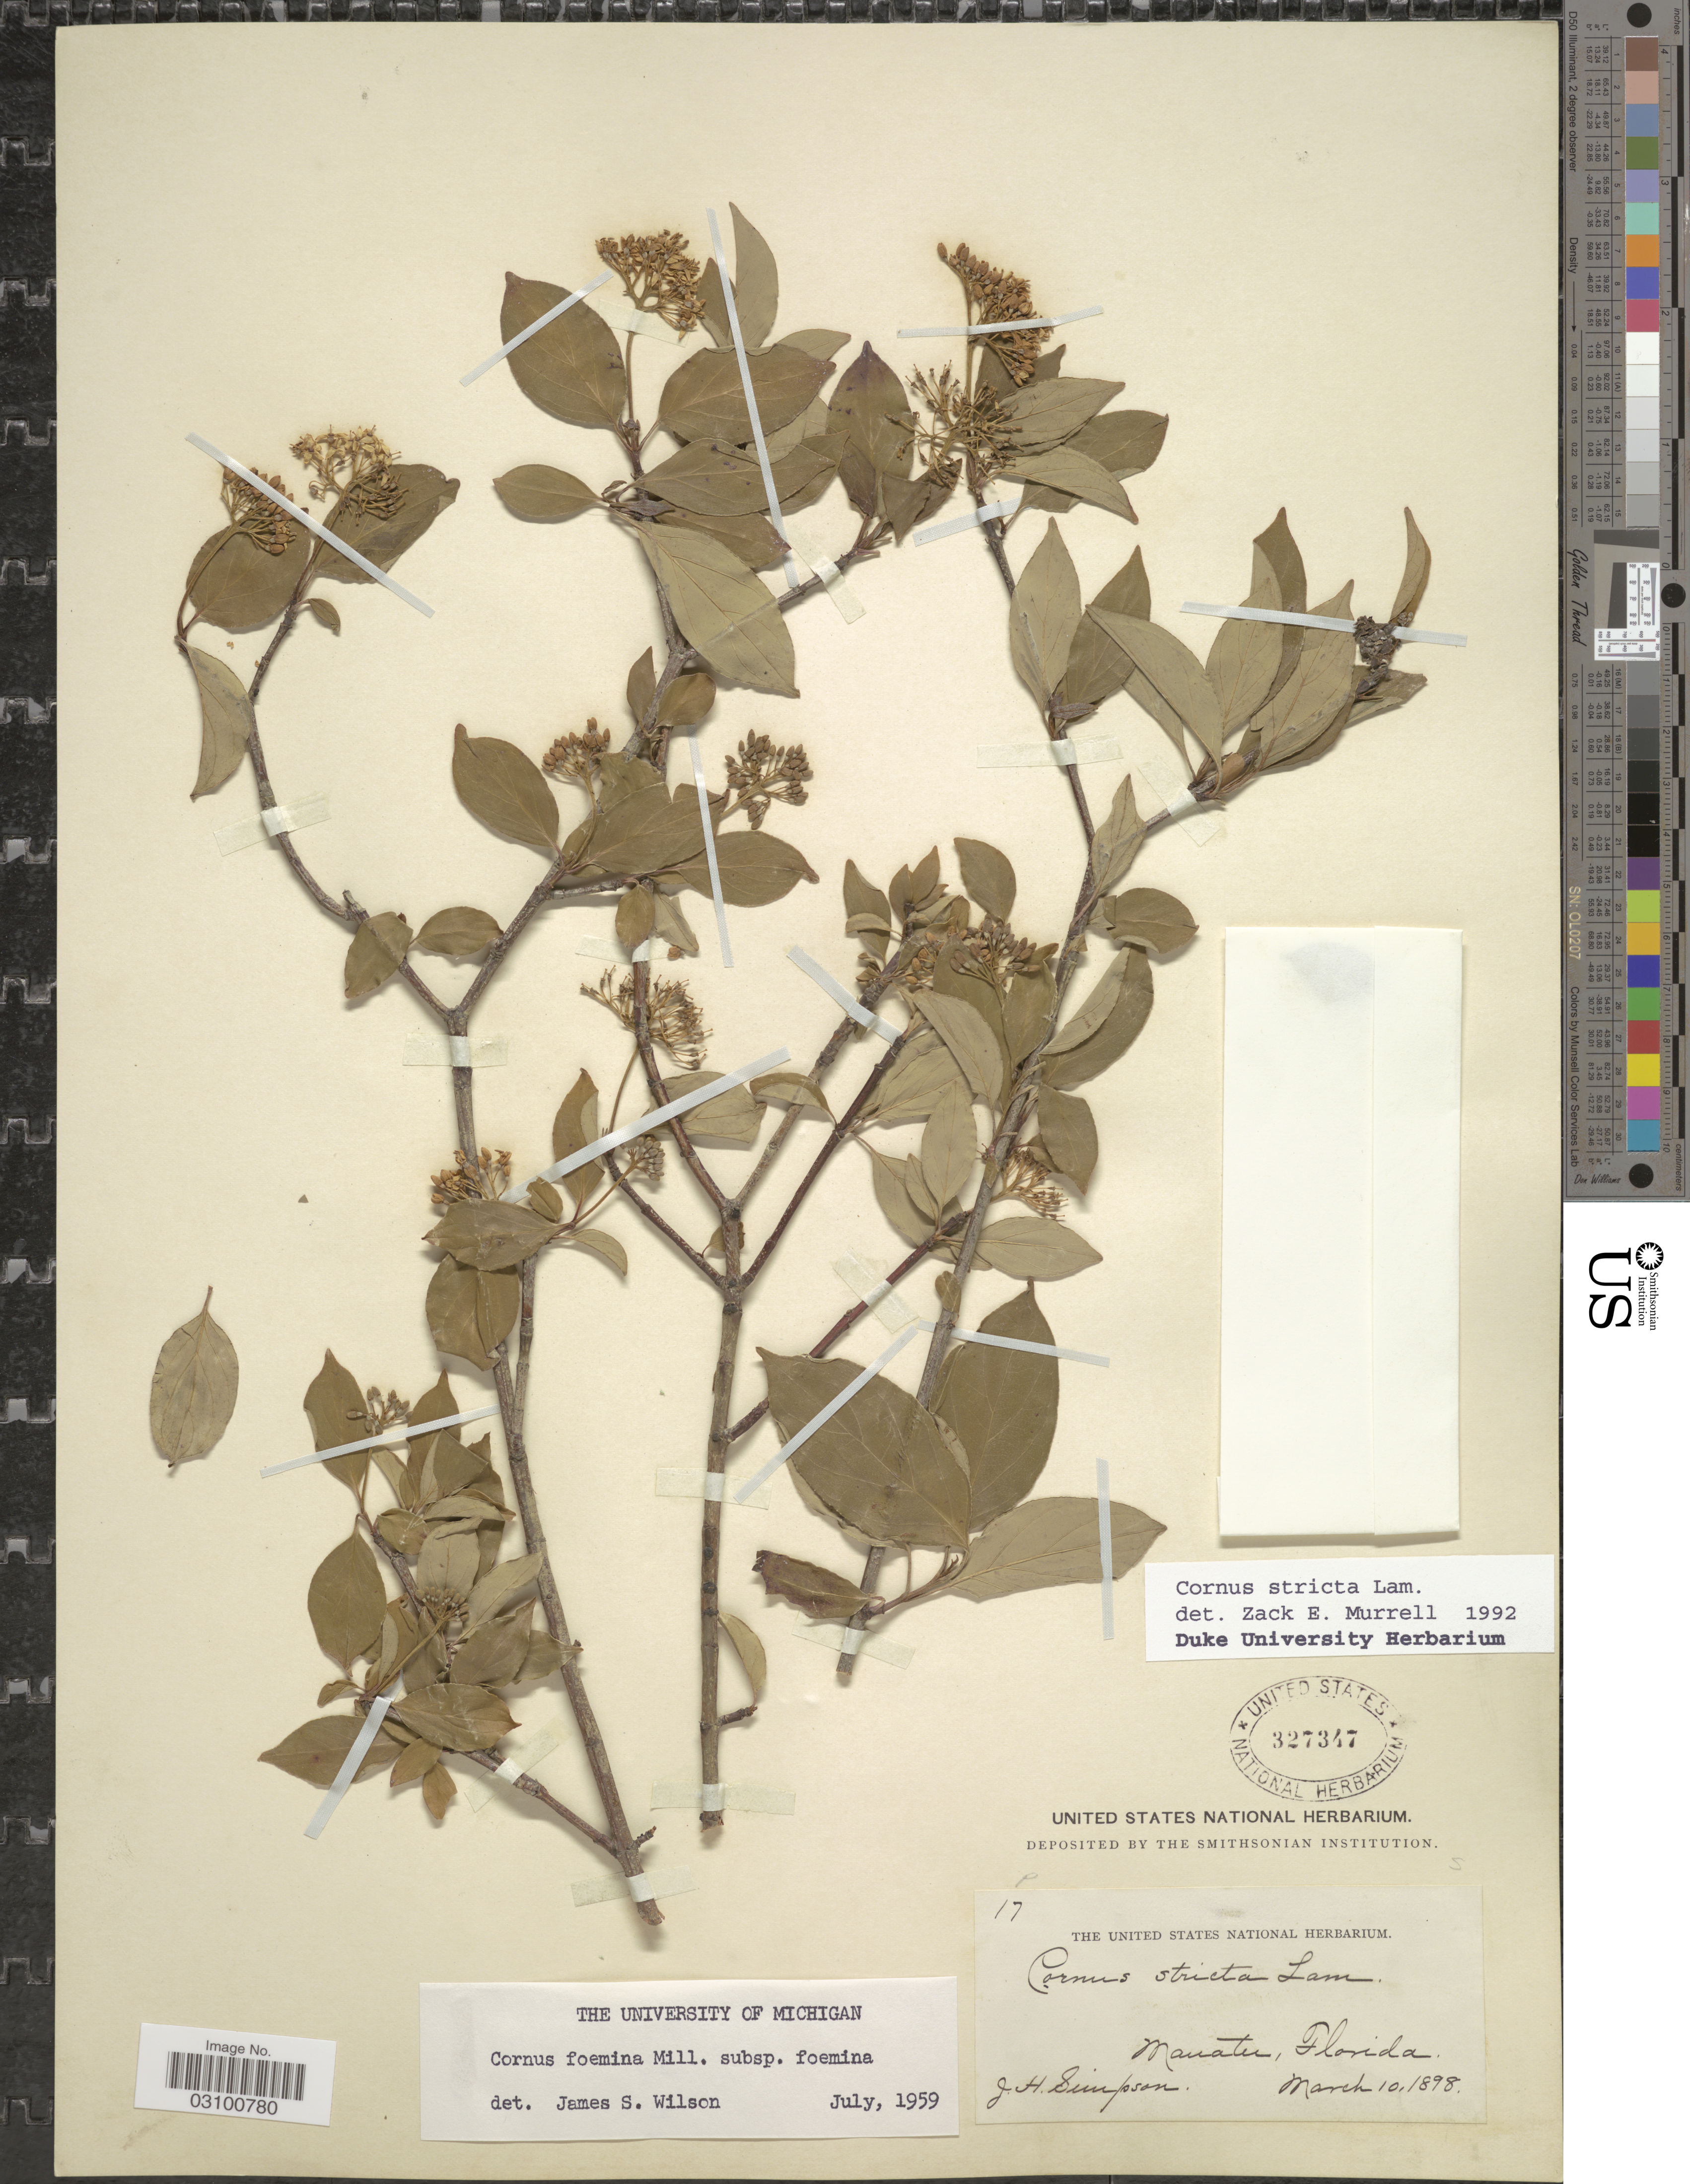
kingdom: Plantae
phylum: Tracheophyta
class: Magnoliopsida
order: Cornales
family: Cornaceae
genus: Cornus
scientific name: Cornus stricta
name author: Lam.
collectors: J. H. Simpson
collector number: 17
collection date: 1898-03-10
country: United States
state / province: Florida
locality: Manatee.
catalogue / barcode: US 327347